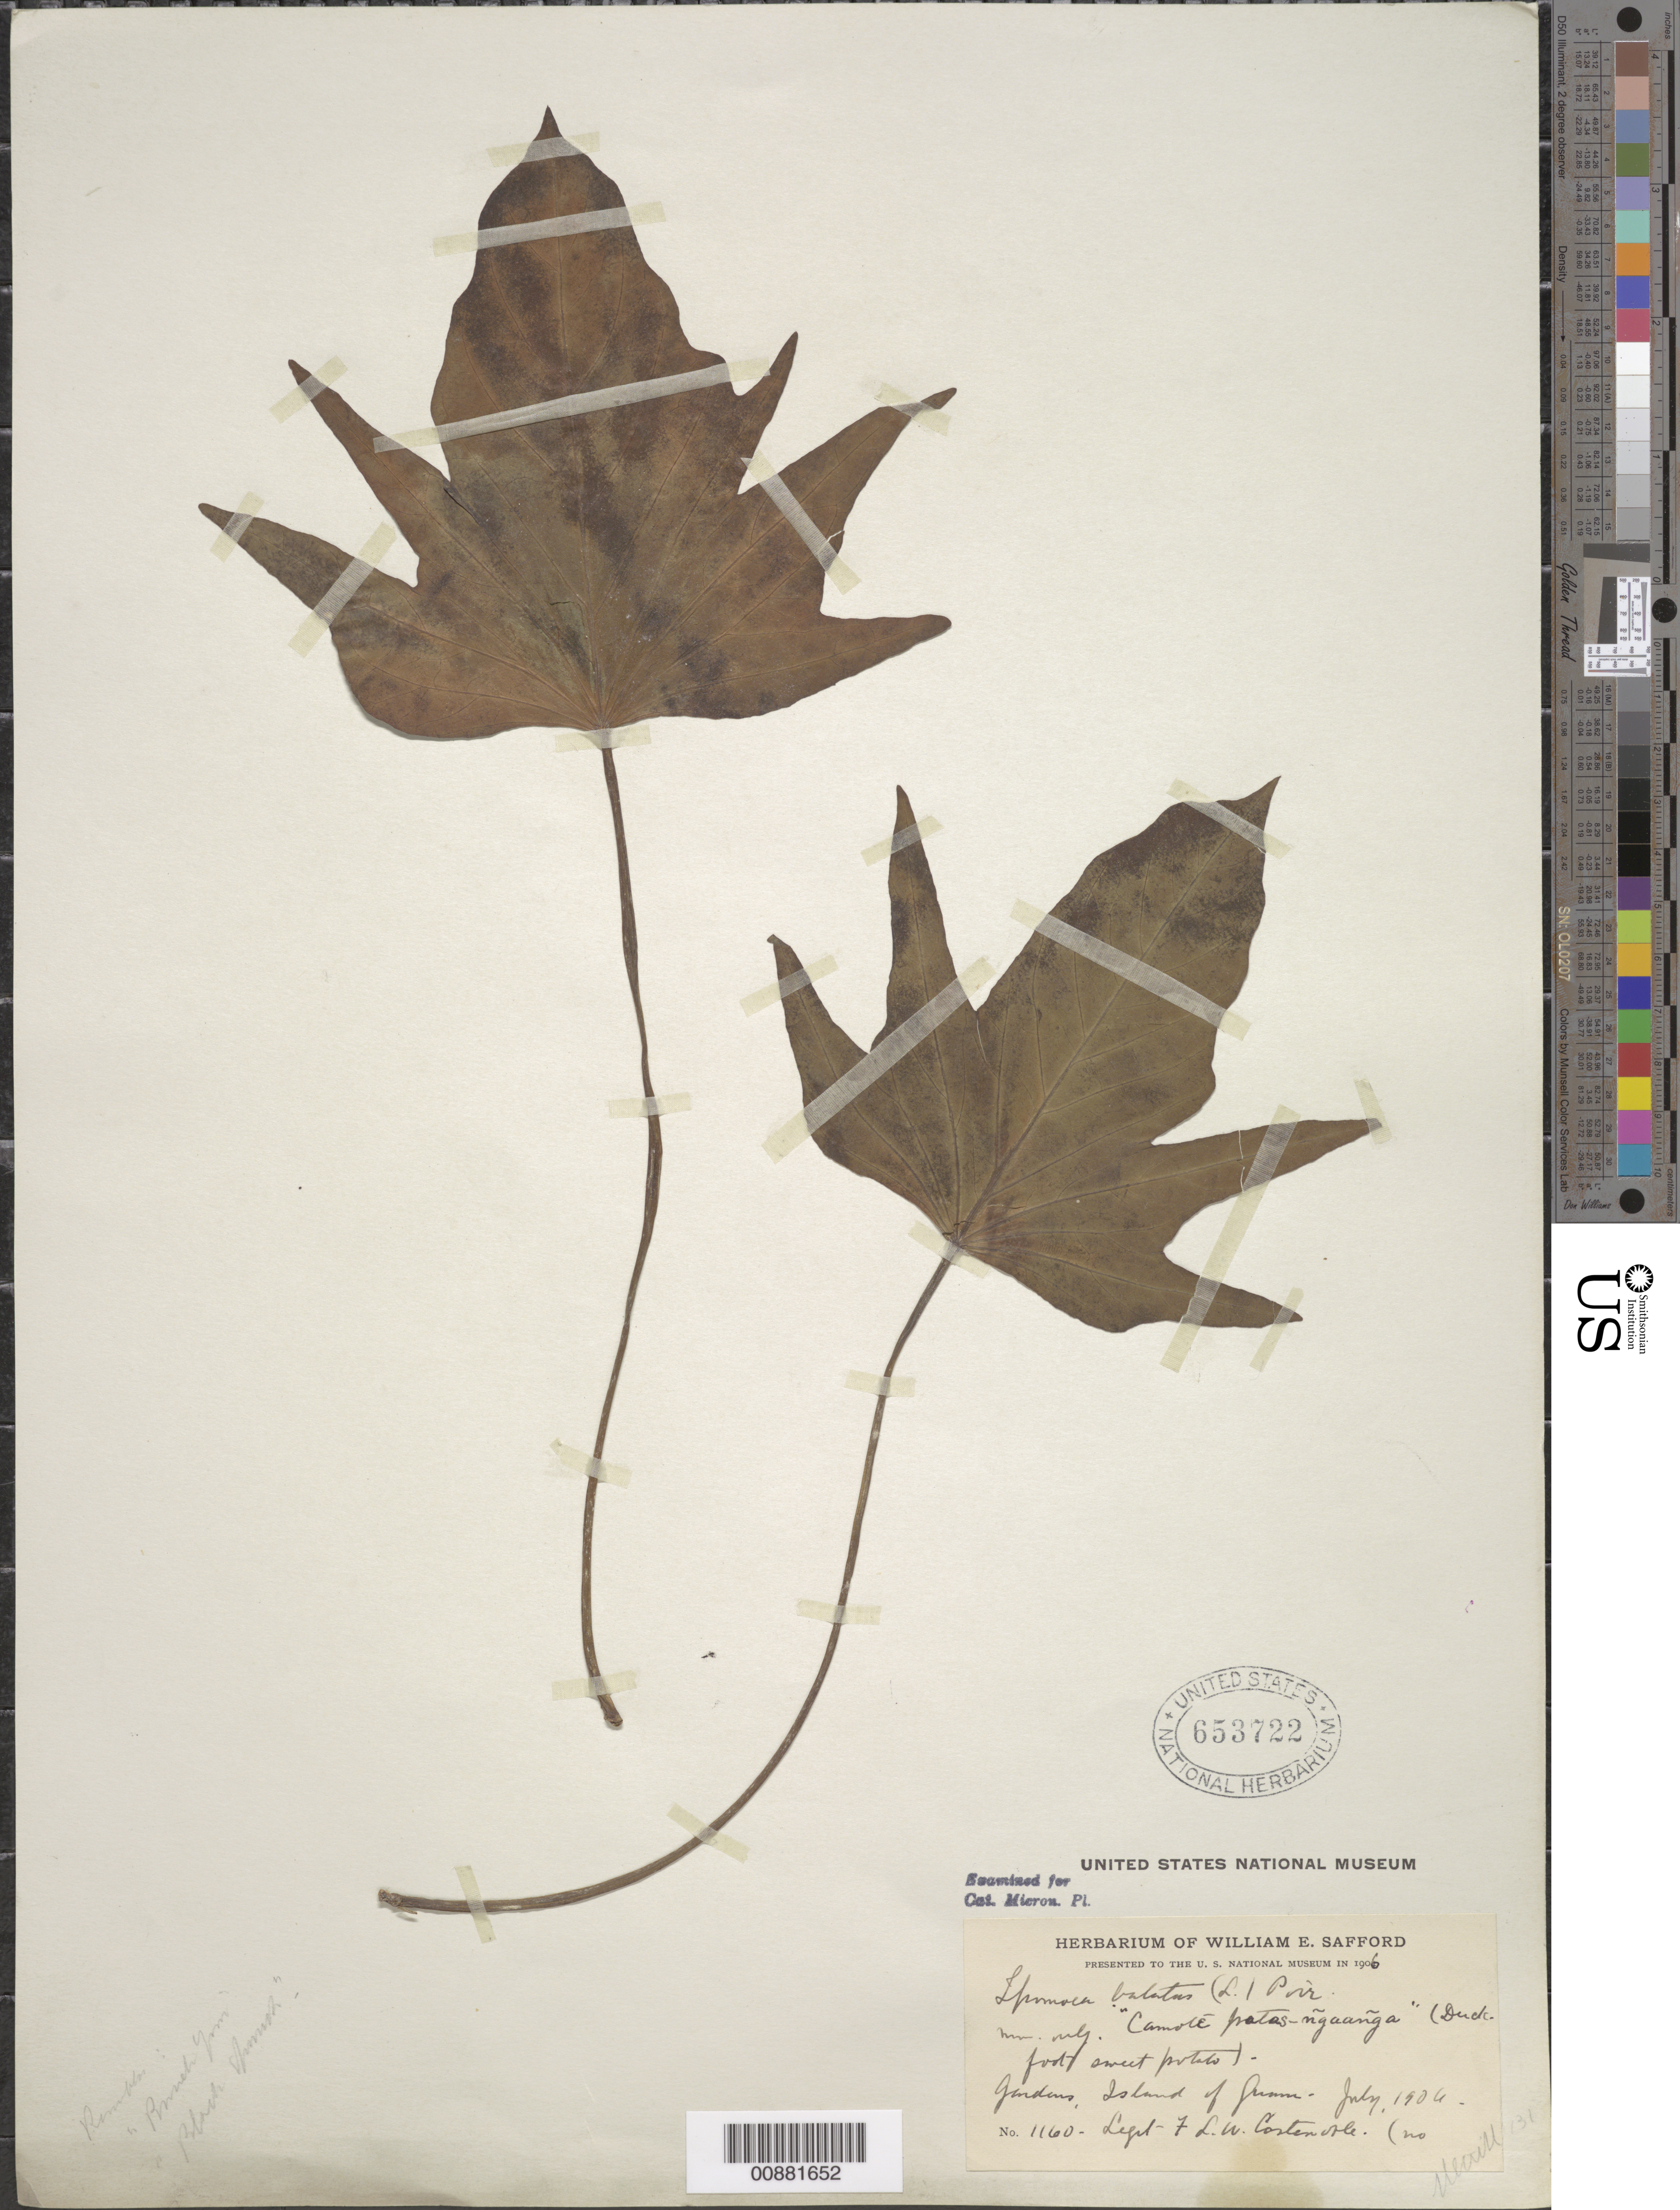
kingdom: Plantae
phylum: Tracheophyta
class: Magnoliopsida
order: Solanales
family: Convolvulaceae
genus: Ipomoea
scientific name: Ipomoea batatas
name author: (L.) Lam.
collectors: H. Costenoble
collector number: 1160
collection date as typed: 01 Jul 1906 to 31 Jul 1906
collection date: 1906-07-01/1906-07-31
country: Guam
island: Guam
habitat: In gardens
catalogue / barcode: US 653722